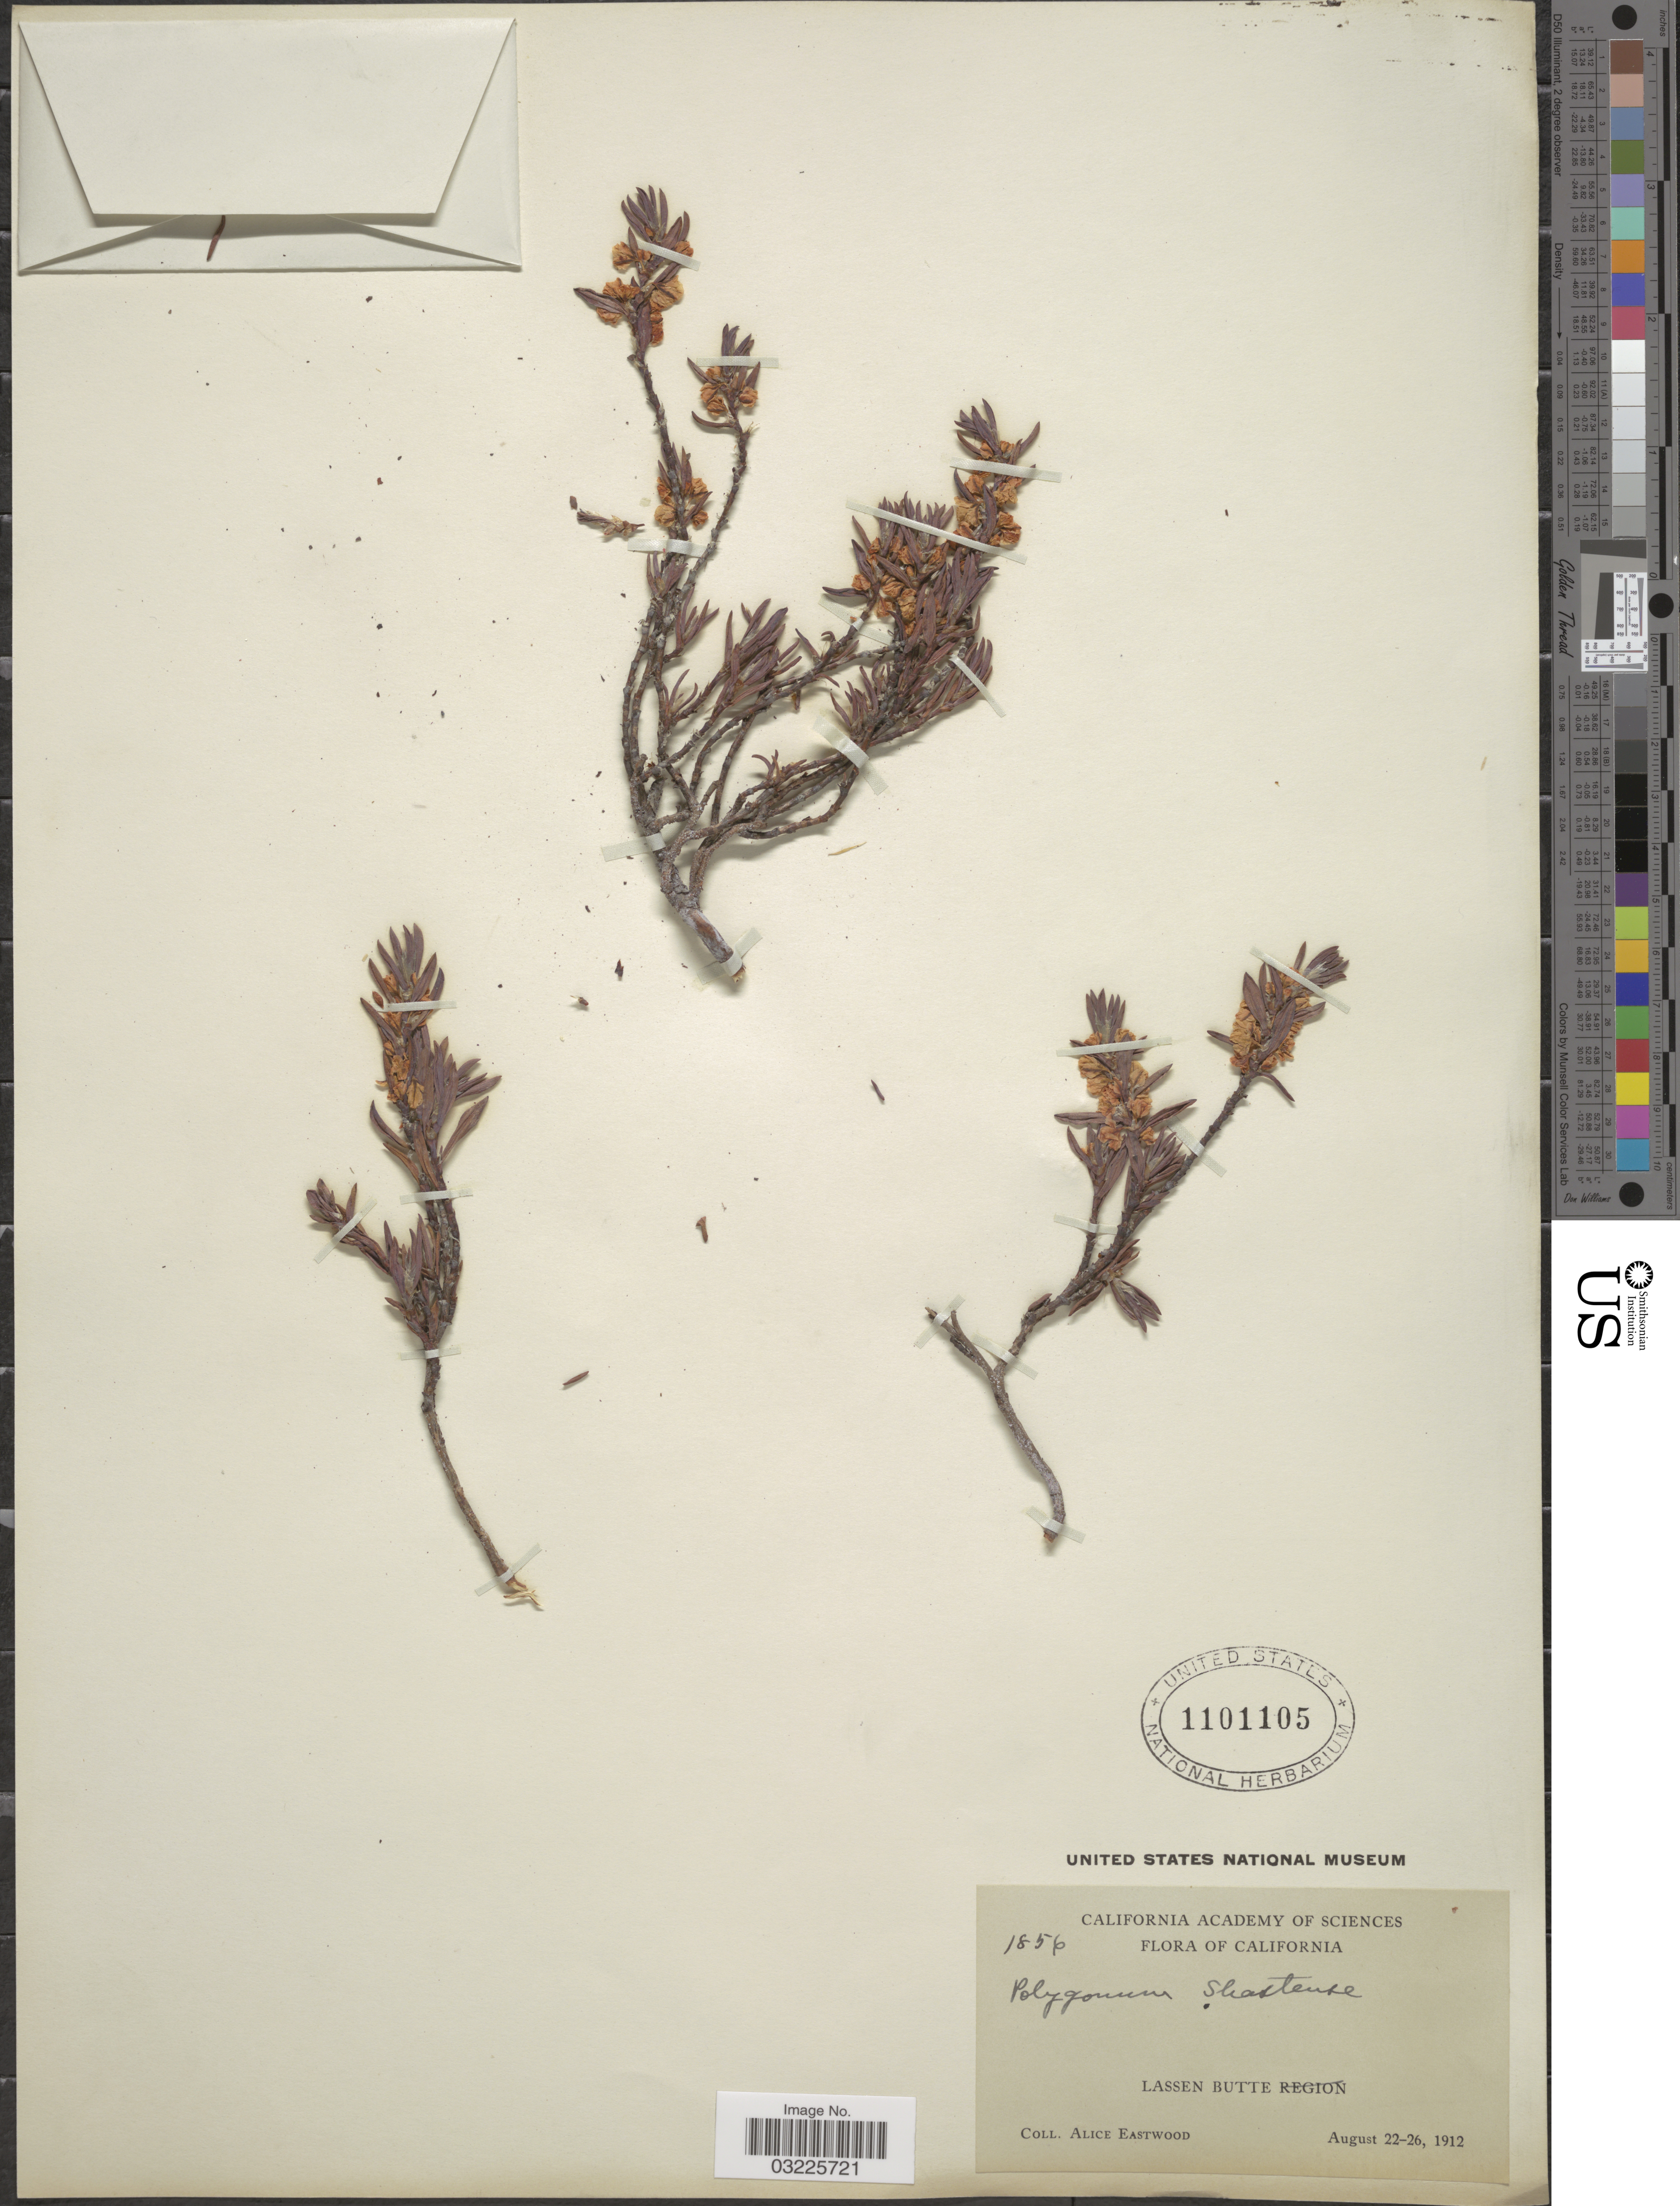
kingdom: Plantae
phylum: Tracheophyta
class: Magnoliopsida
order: Caryophyllales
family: Polygonaceae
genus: Polygonum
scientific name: Polygonum shastense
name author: W.H. Brewer ex A. Gray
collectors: A. Eastwood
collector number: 1856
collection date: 1912-08-22/1912-08-26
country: United States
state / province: California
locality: Lassen Butte.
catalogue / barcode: US 1101105